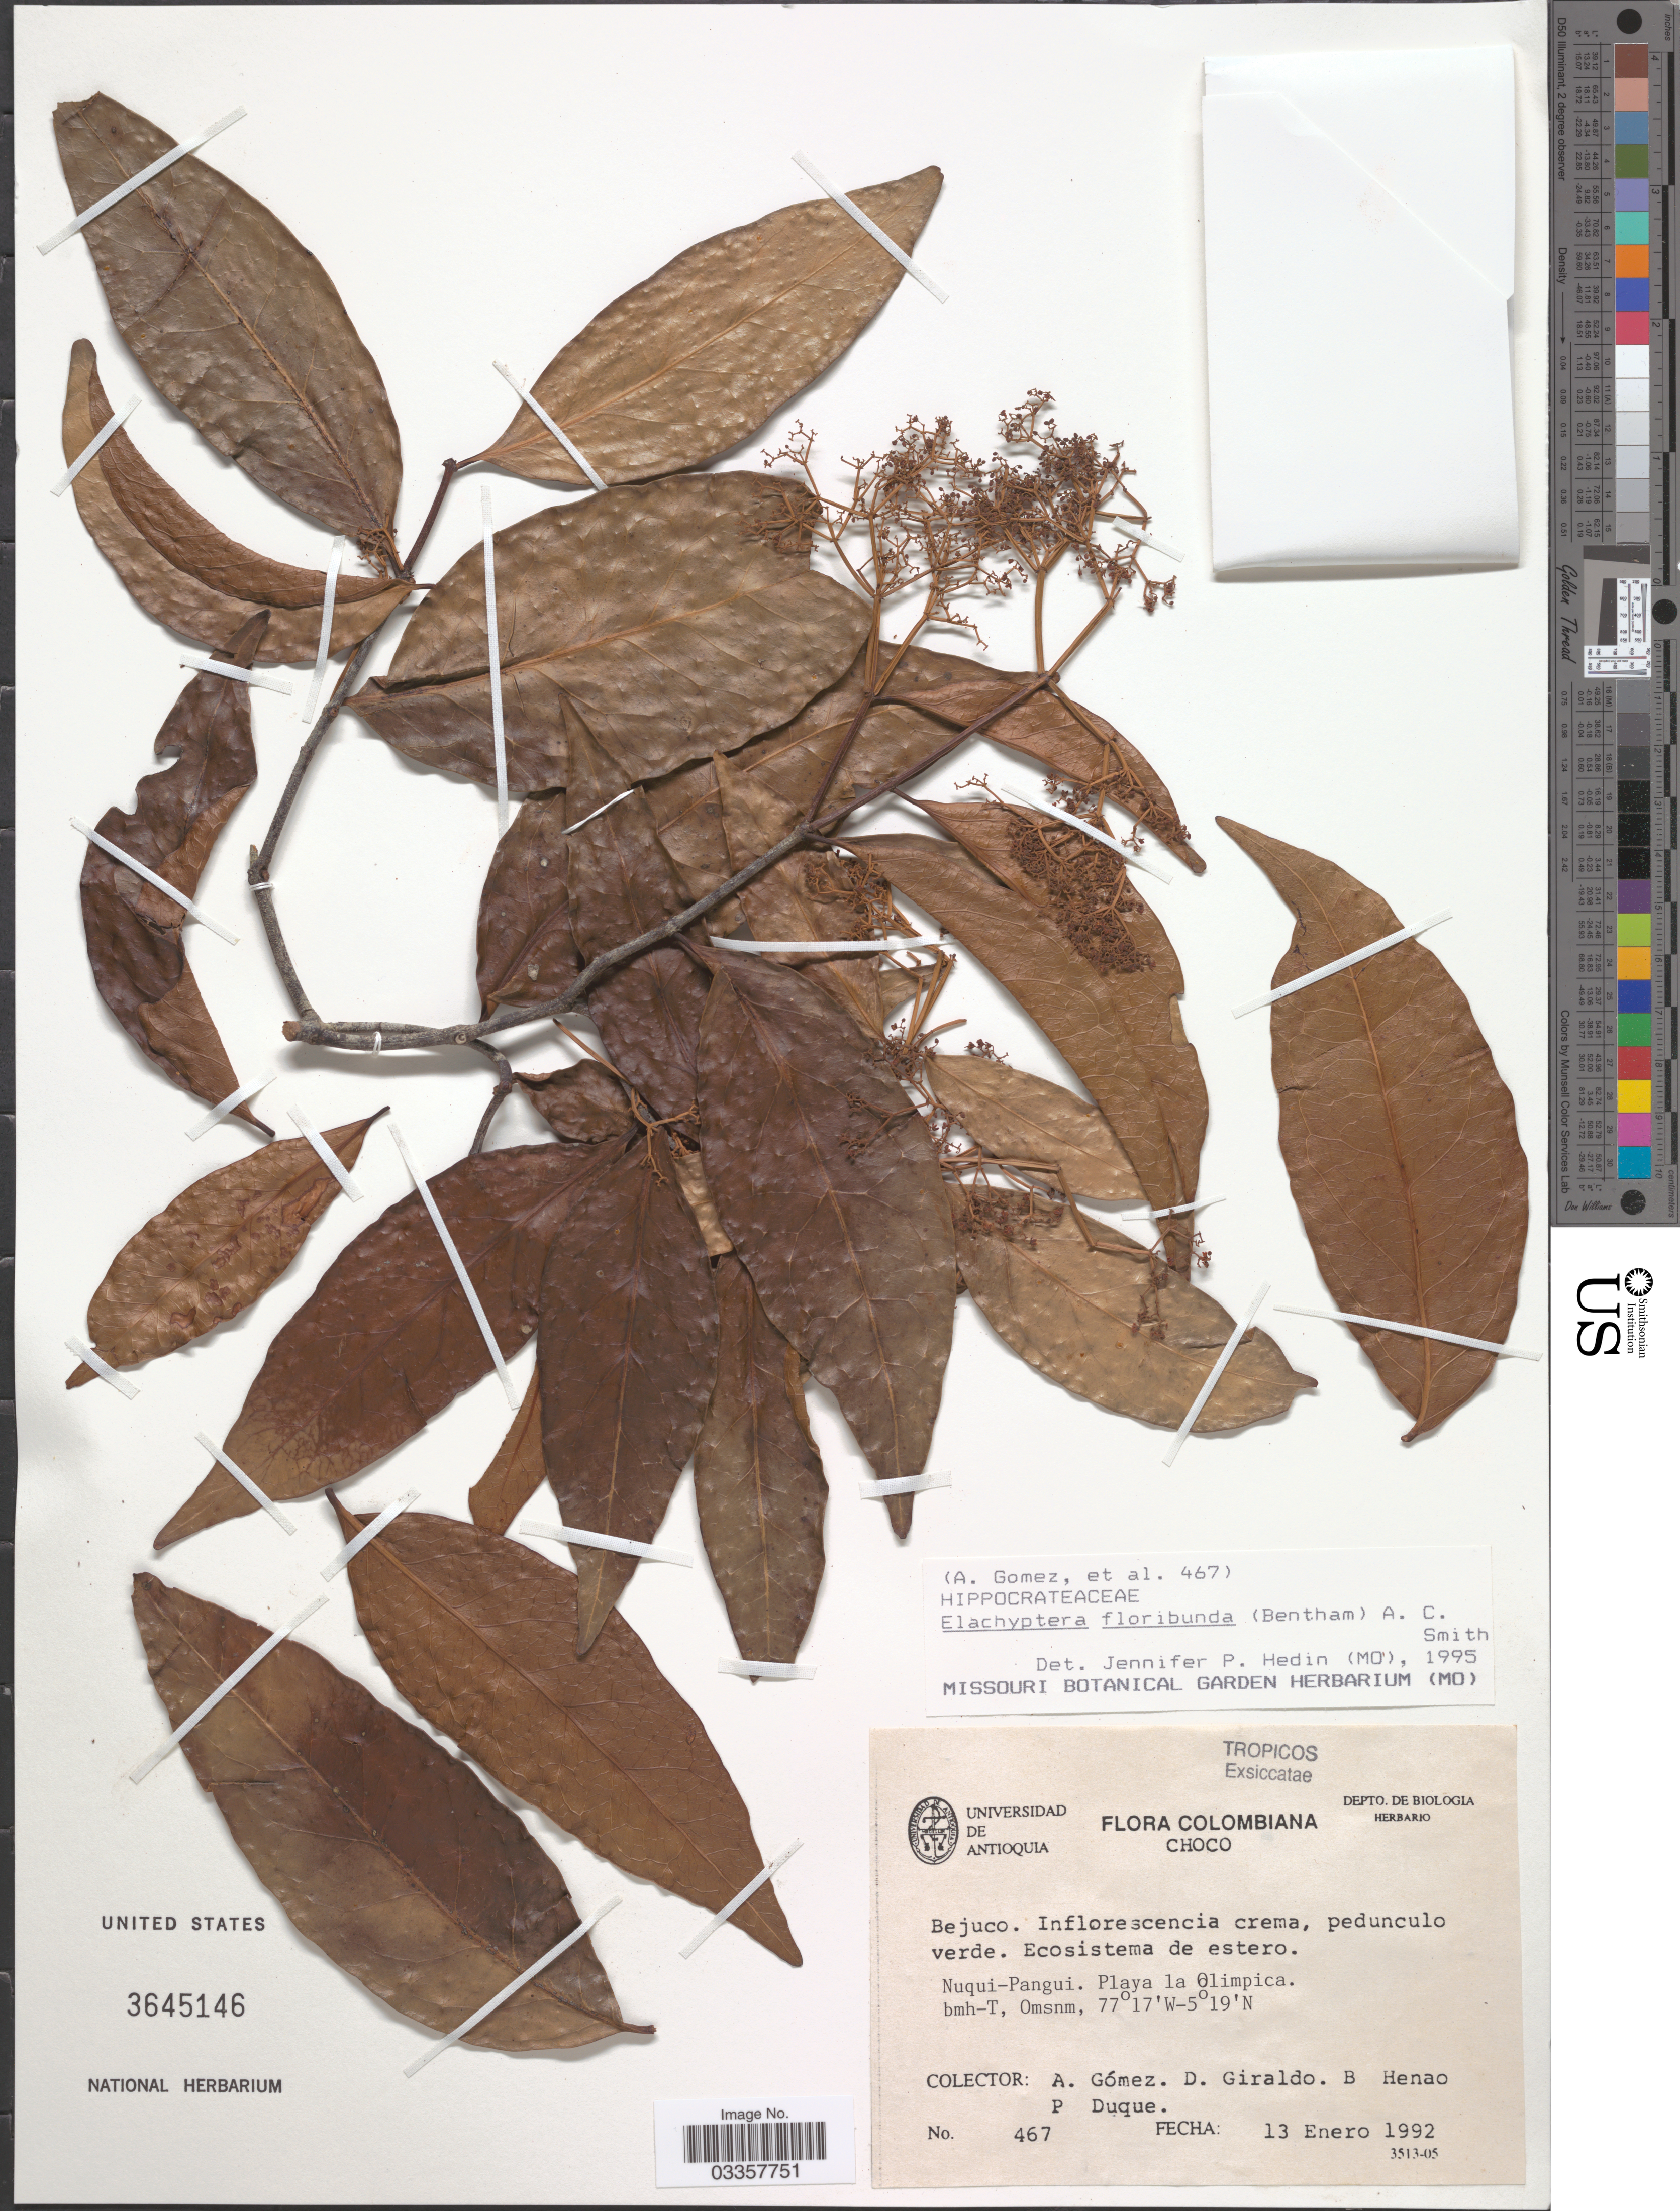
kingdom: Plantae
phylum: Tracheophyta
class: Magnoliopsida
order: Celastrales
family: Celastraceae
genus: Elachyptera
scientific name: Elachyptera floribunda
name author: (Benth.) A.C. Sm.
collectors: A. Gómez, D. Giraldo, B. Henao & P. Duque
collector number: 467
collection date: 1992-01-13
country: Colombia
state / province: Chocó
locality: Nuqui-Pangui. Playa la Olimpica.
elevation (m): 0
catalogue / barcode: US 3645146